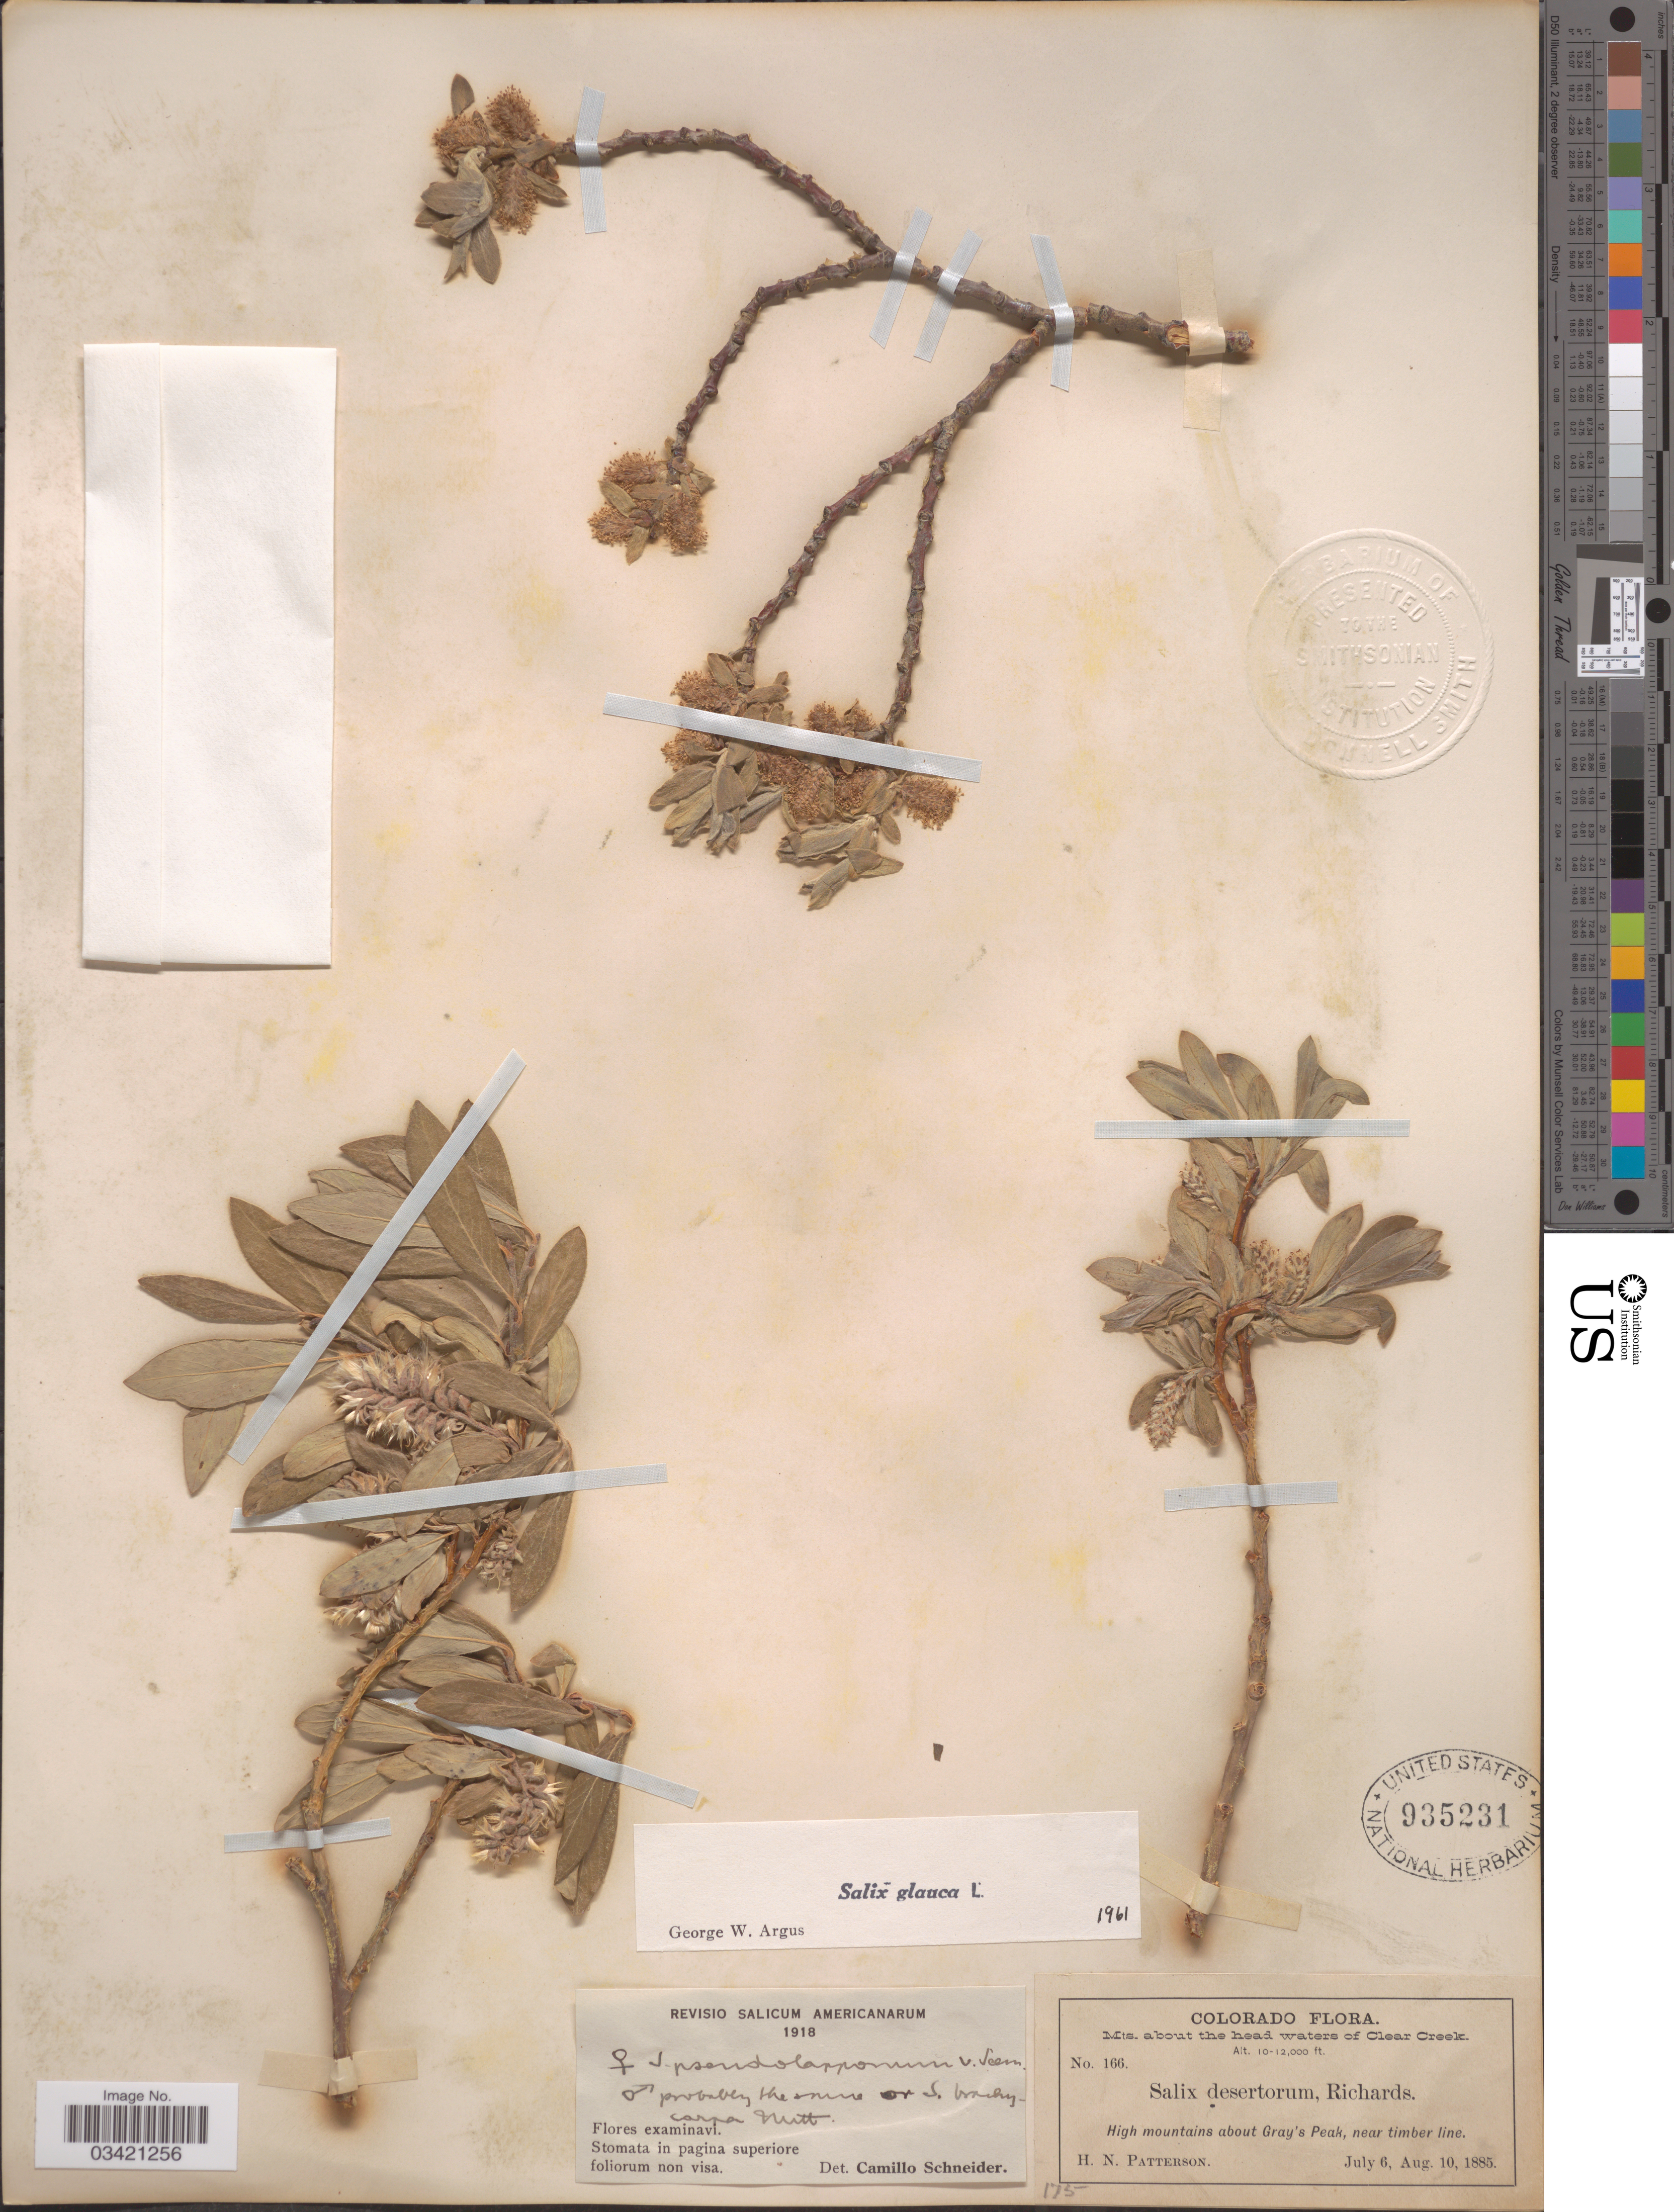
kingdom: Plantae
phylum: Tracheophyta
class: Magnoliopsida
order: Malpighiales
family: Salicaceae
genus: Salix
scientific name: Salix glauca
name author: L.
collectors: H. N. Patterson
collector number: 166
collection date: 1885-07-06/1885-08-10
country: United States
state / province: Colorado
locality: Mts. about the head waters of Clear Creek. High mountains about Gray's Peak, near timber line.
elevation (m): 3048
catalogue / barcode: US 935231